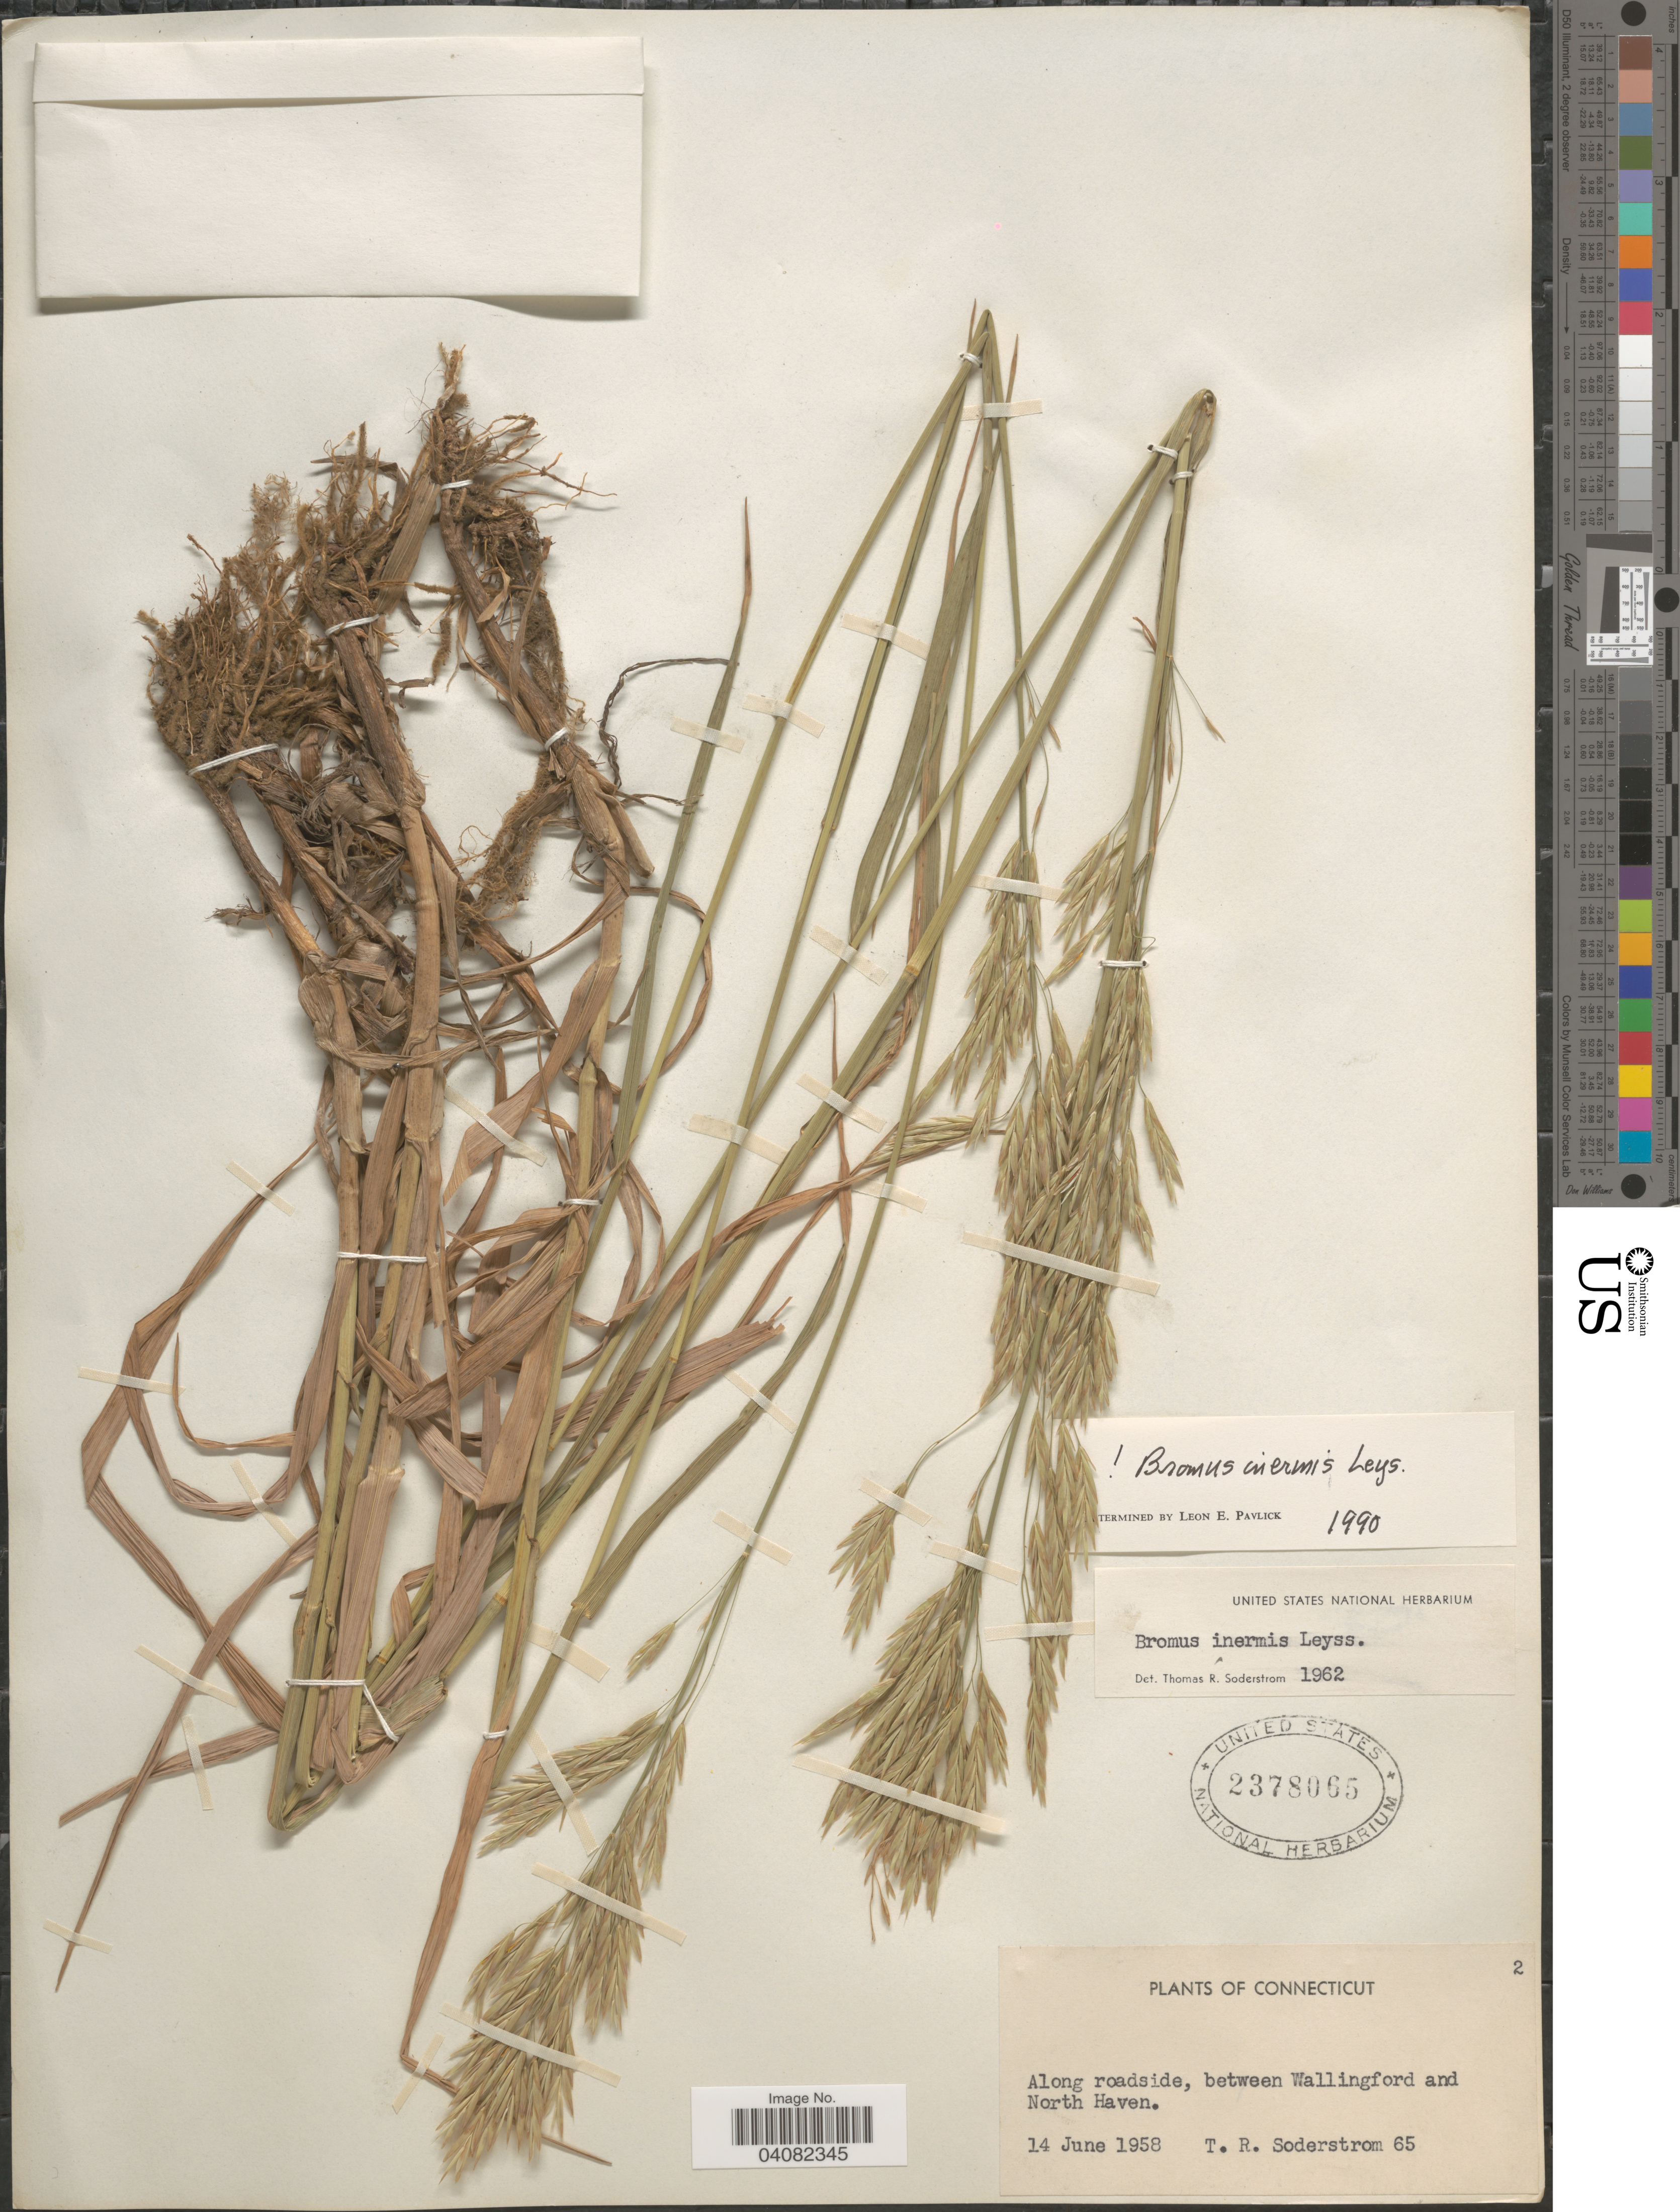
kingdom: Plantae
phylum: Tracheophyta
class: Liliopsida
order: Poales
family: Poaceae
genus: Bromus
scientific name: Bromus inermis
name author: Leyss.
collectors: T. R. Soderstrom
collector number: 65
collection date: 1958-06-14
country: United States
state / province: Connecticut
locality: Along roadside, between Wallingford and North Haven.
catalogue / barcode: US 2378065